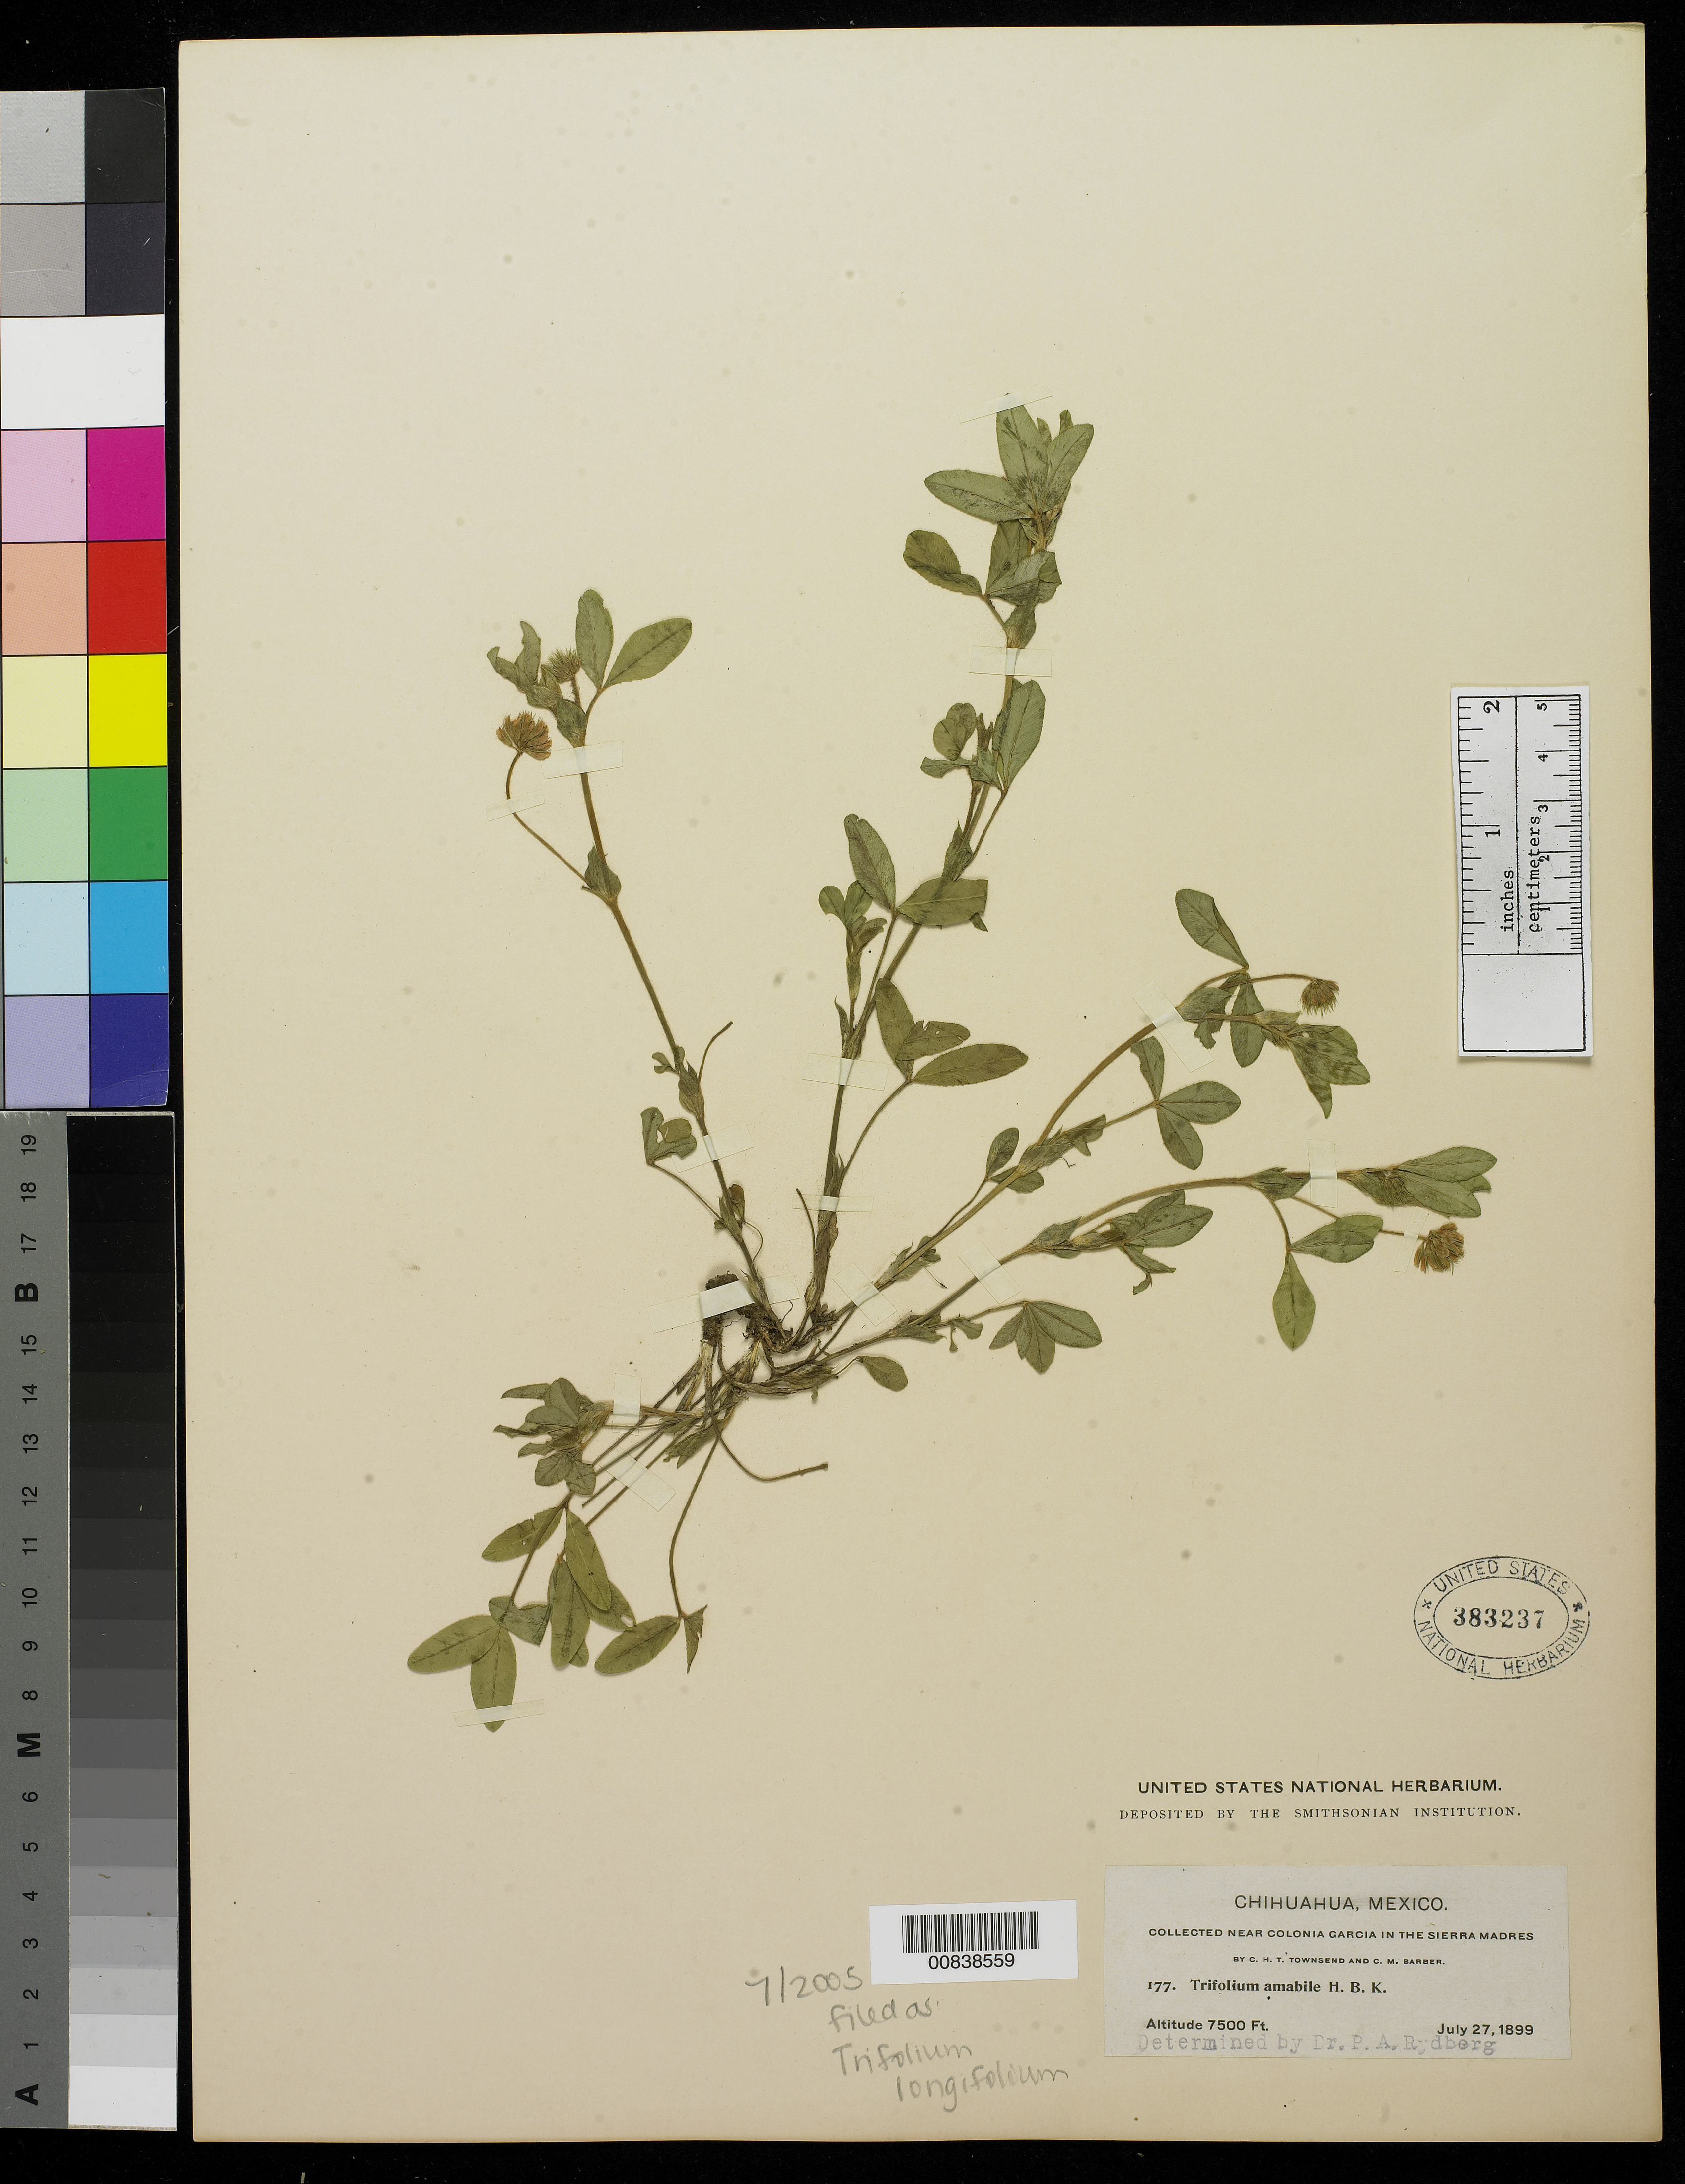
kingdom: Plantae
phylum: Tracheophyta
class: Magnoliopsida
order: Fabales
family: Fabaceae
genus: Trifolium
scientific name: Trifolium longifolium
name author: House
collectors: C. H. T. Townsend & C. Barber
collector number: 177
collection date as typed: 27 Jul 1899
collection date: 1899-07-27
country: Mexico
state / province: Chihuahua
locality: Near Colonia García in the Sierra Madre.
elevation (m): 2286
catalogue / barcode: US 383237